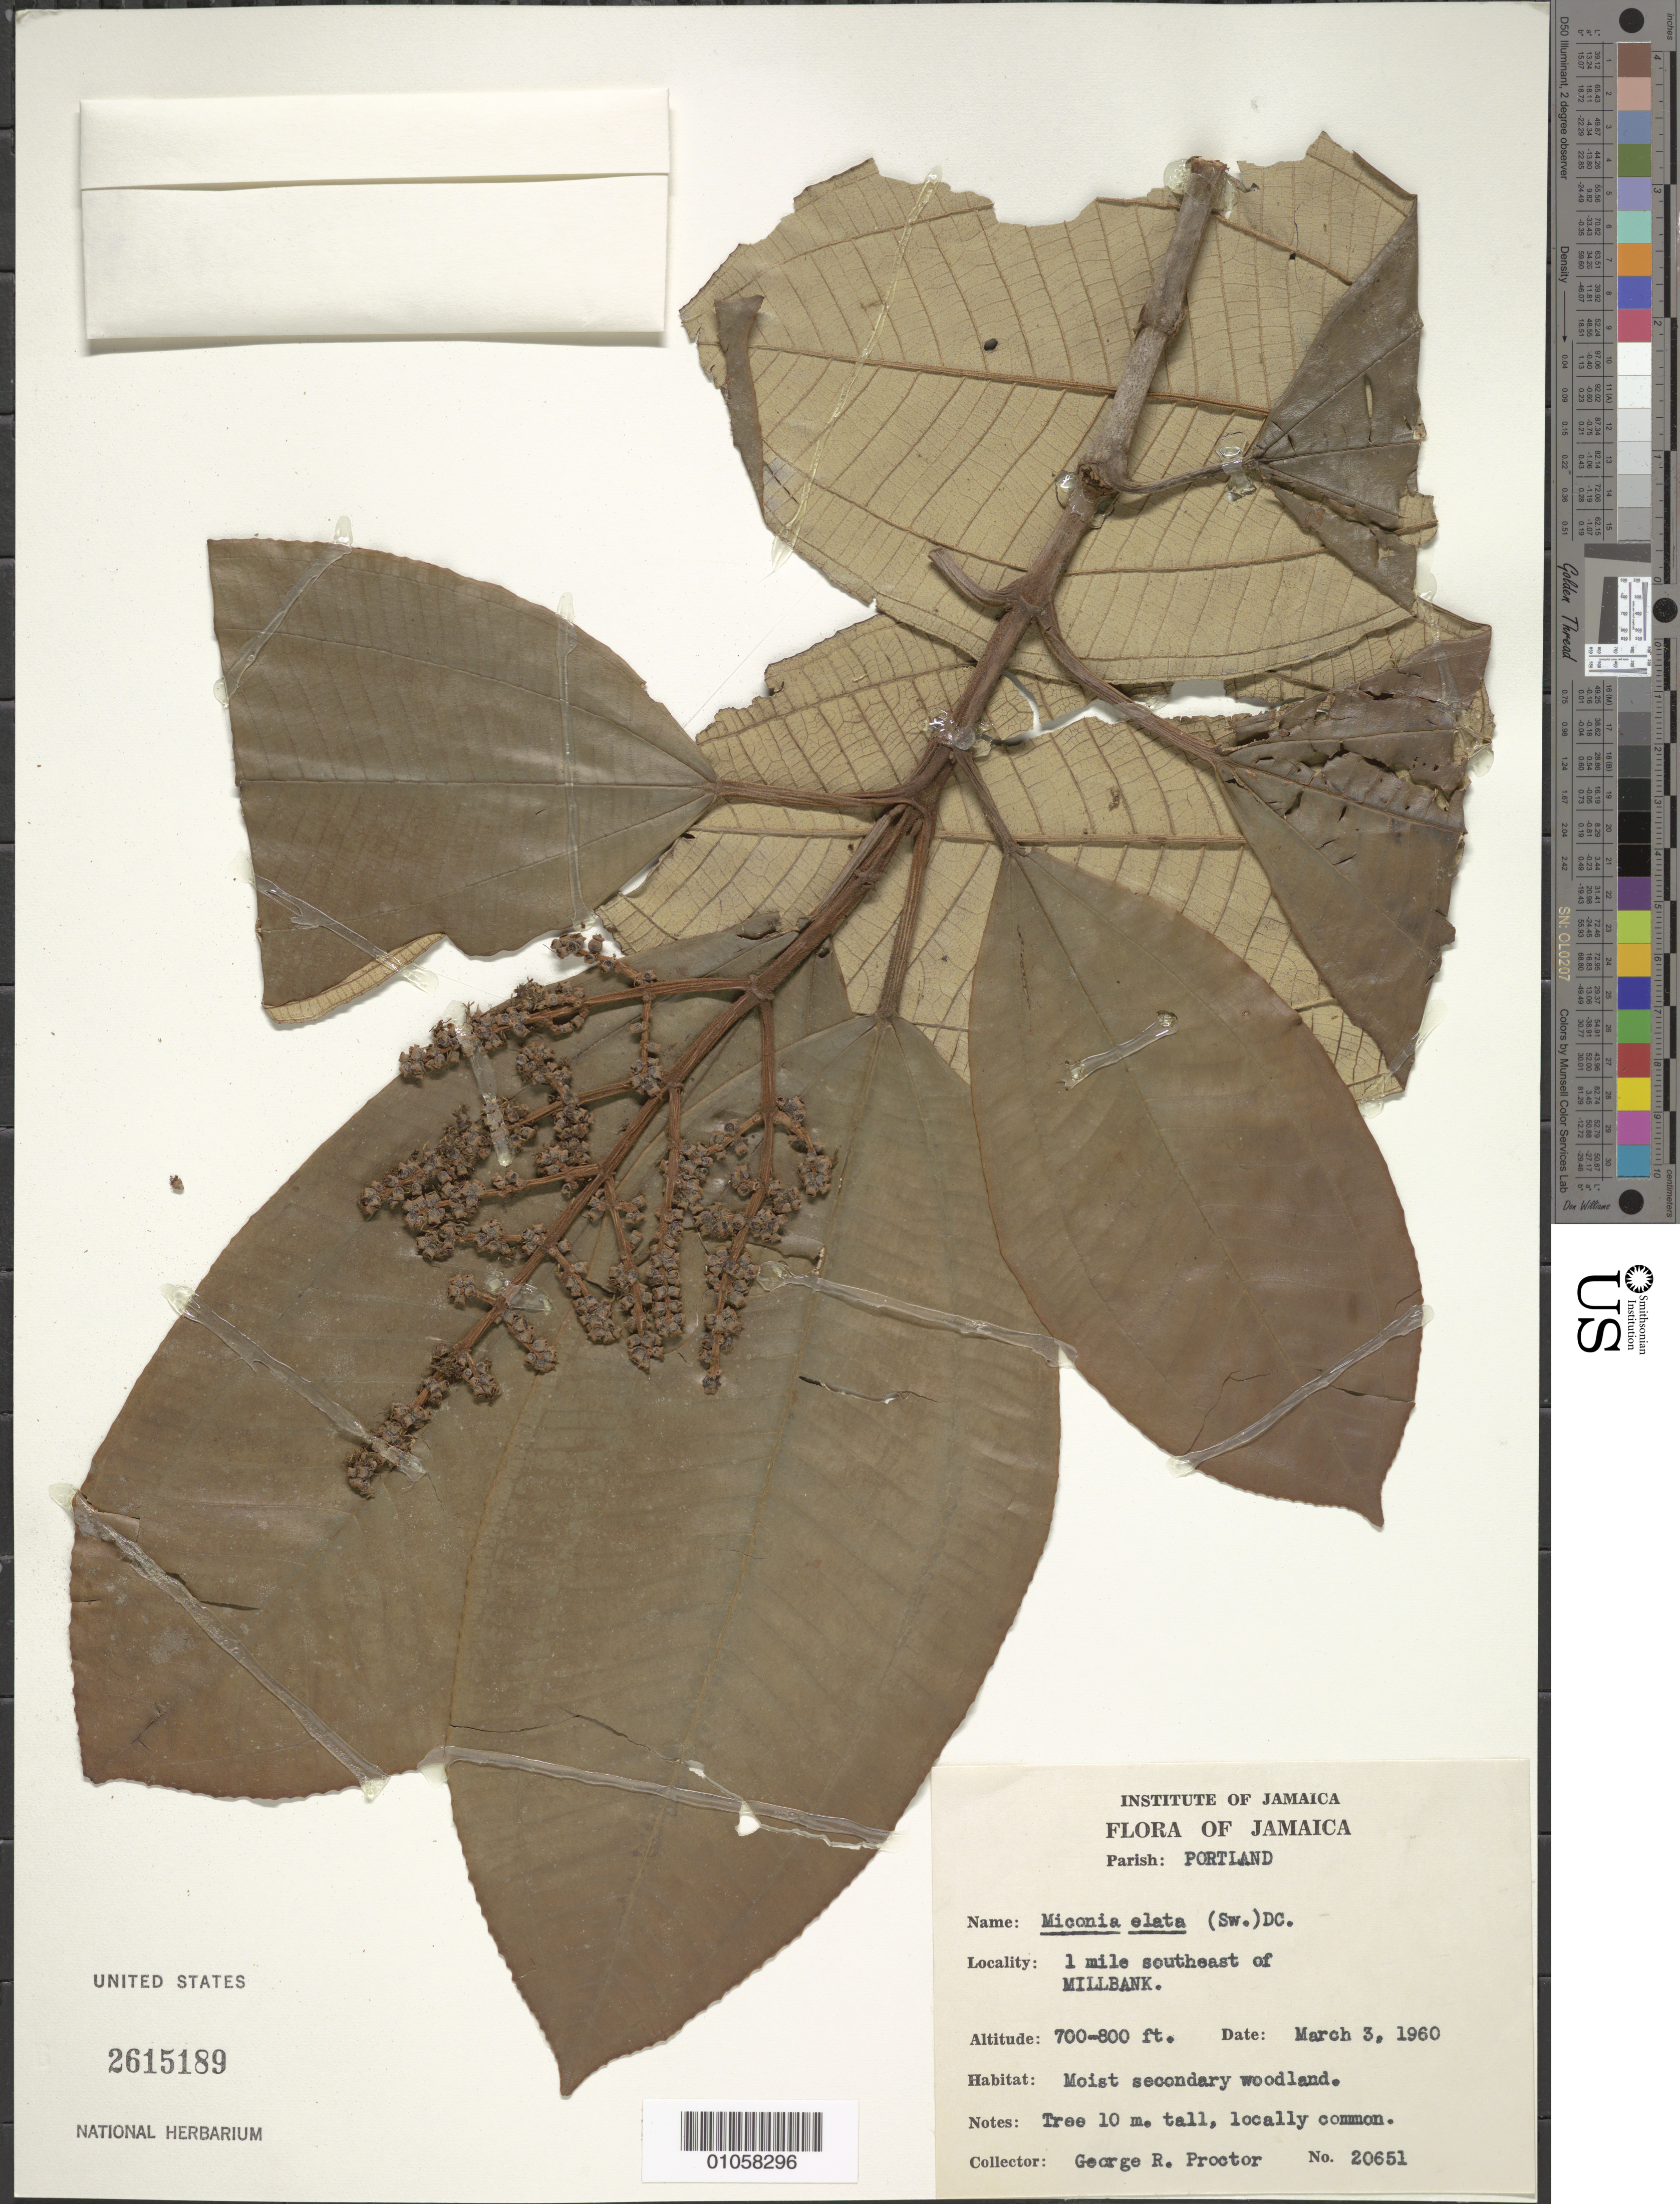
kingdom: Plantae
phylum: Tracheophyta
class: Magnoliopsida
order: Myrtales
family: Melastomataceae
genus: Miconia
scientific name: Miconia elata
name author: (Sw.) DC.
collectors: G. R. Proctor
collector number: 20651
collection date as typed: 03 Mar 1960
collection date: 1960-03-03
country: Jamaica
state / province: Portland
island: Jamaica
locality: Millbank, 1 mile SE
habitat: Moist secondary woodland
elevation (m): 213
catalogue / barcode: US 2615189